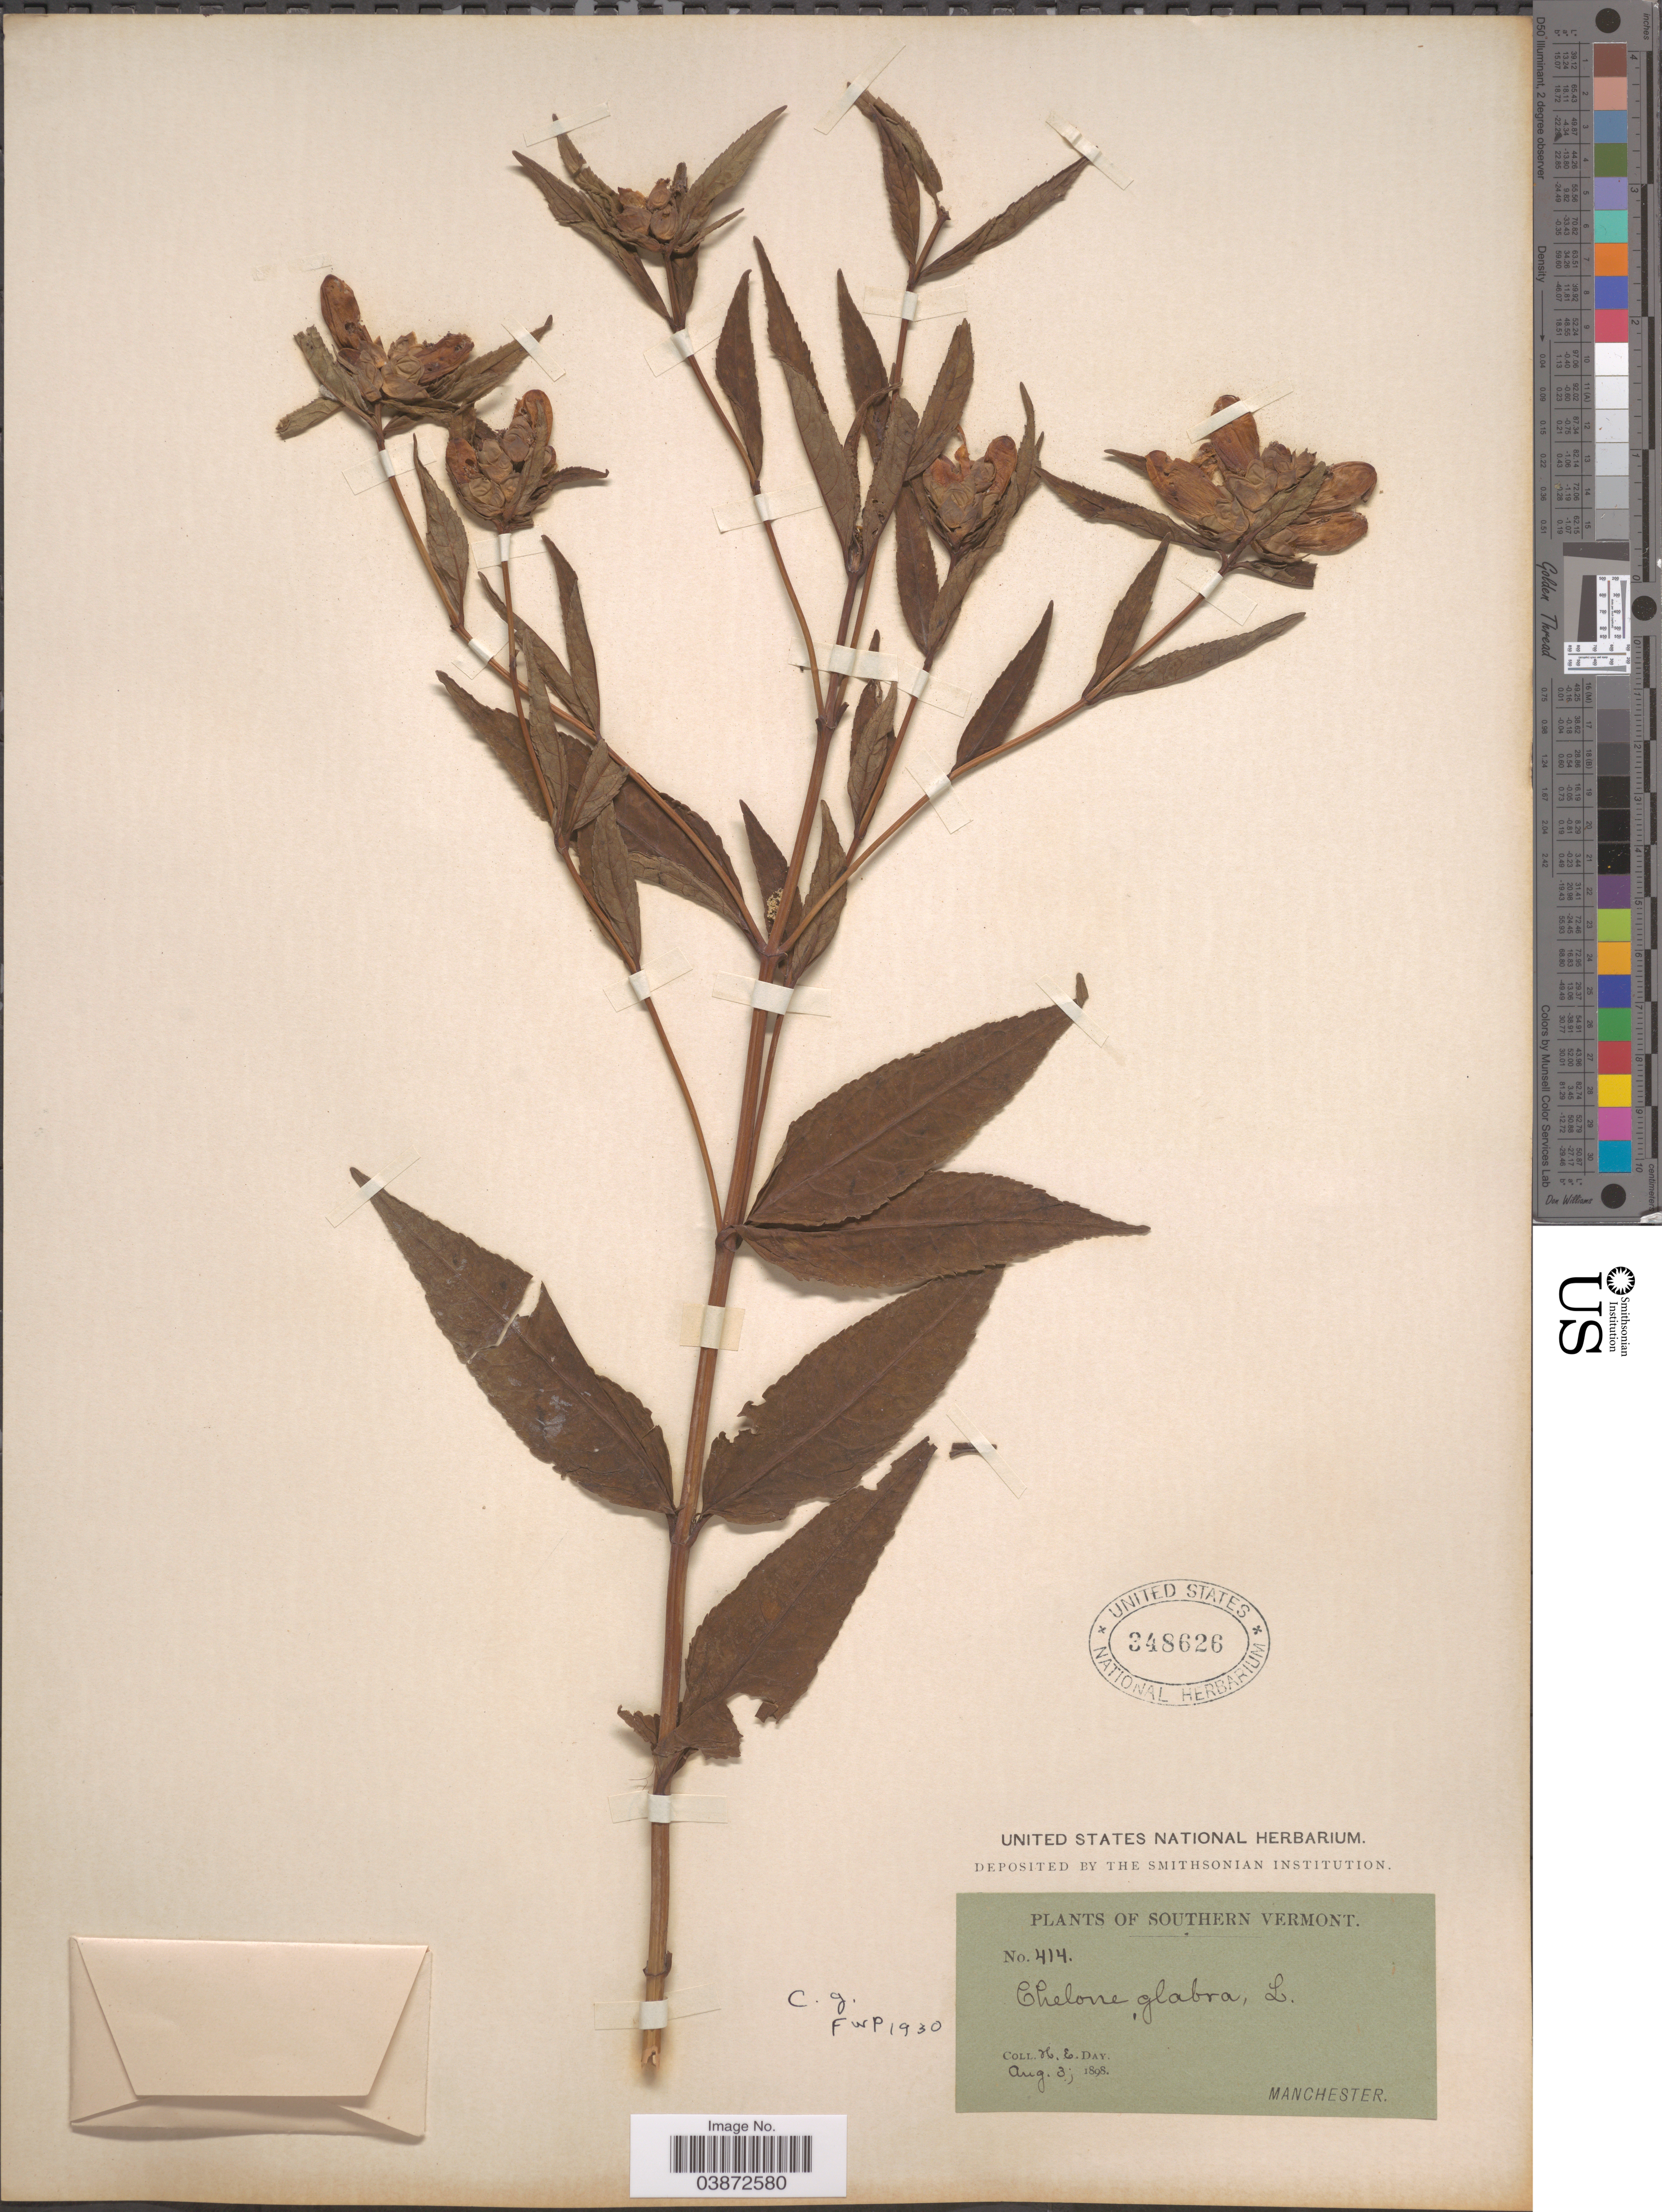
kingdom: Plantae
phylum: Tracheophyta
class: Magnoliopsida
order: Lamiales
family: Plantaginaceae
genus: Chelone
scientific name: Chelone glabra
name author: L.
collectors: H. Day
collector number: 414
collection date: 1898-08-03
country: United States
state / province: Vermont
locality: Southern Vermont. Manchester.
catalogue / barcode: US 348626